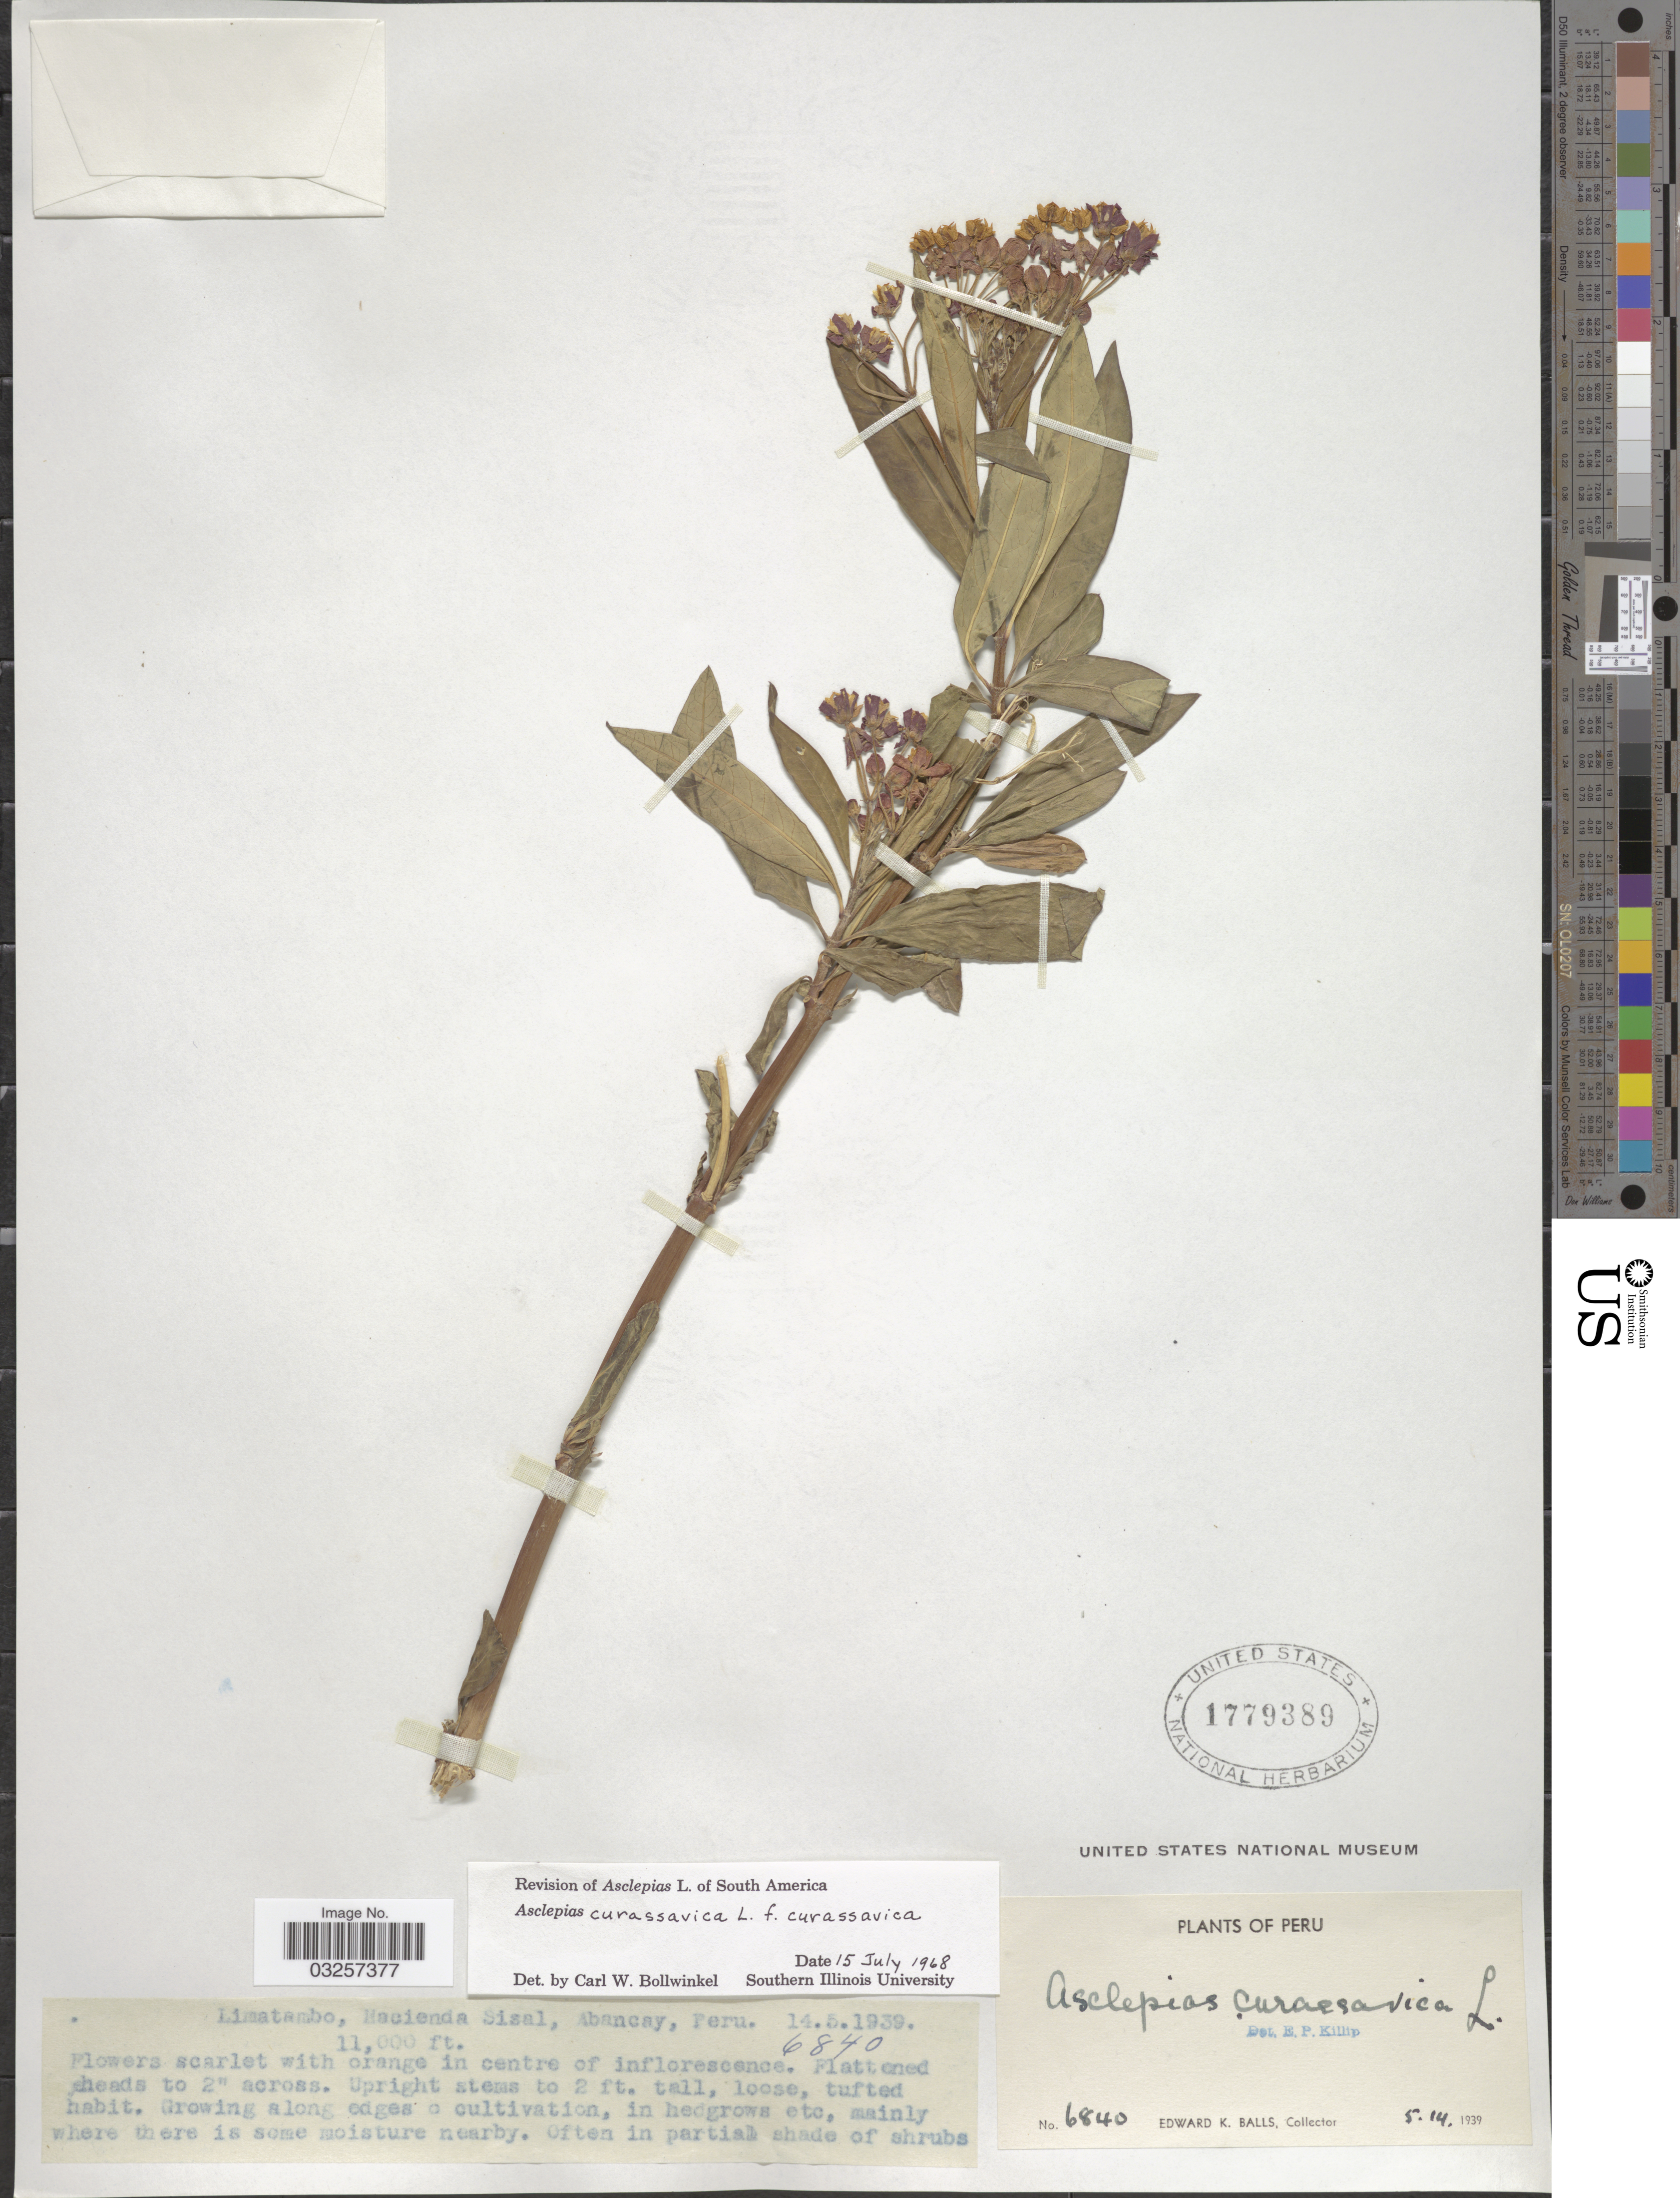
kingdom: Plantae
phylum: Tracheophyta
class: Magnoliopsida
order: Gentianales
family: Apocynaceae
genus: Asclepias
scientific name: Asclepias curassavica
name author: L.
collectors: E. K. Balls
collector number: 6840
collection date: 1939-05-14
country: Peru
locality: Limatambo, Hacienda Sisal, Abancay.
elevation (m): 3353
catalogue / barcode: US 1779389